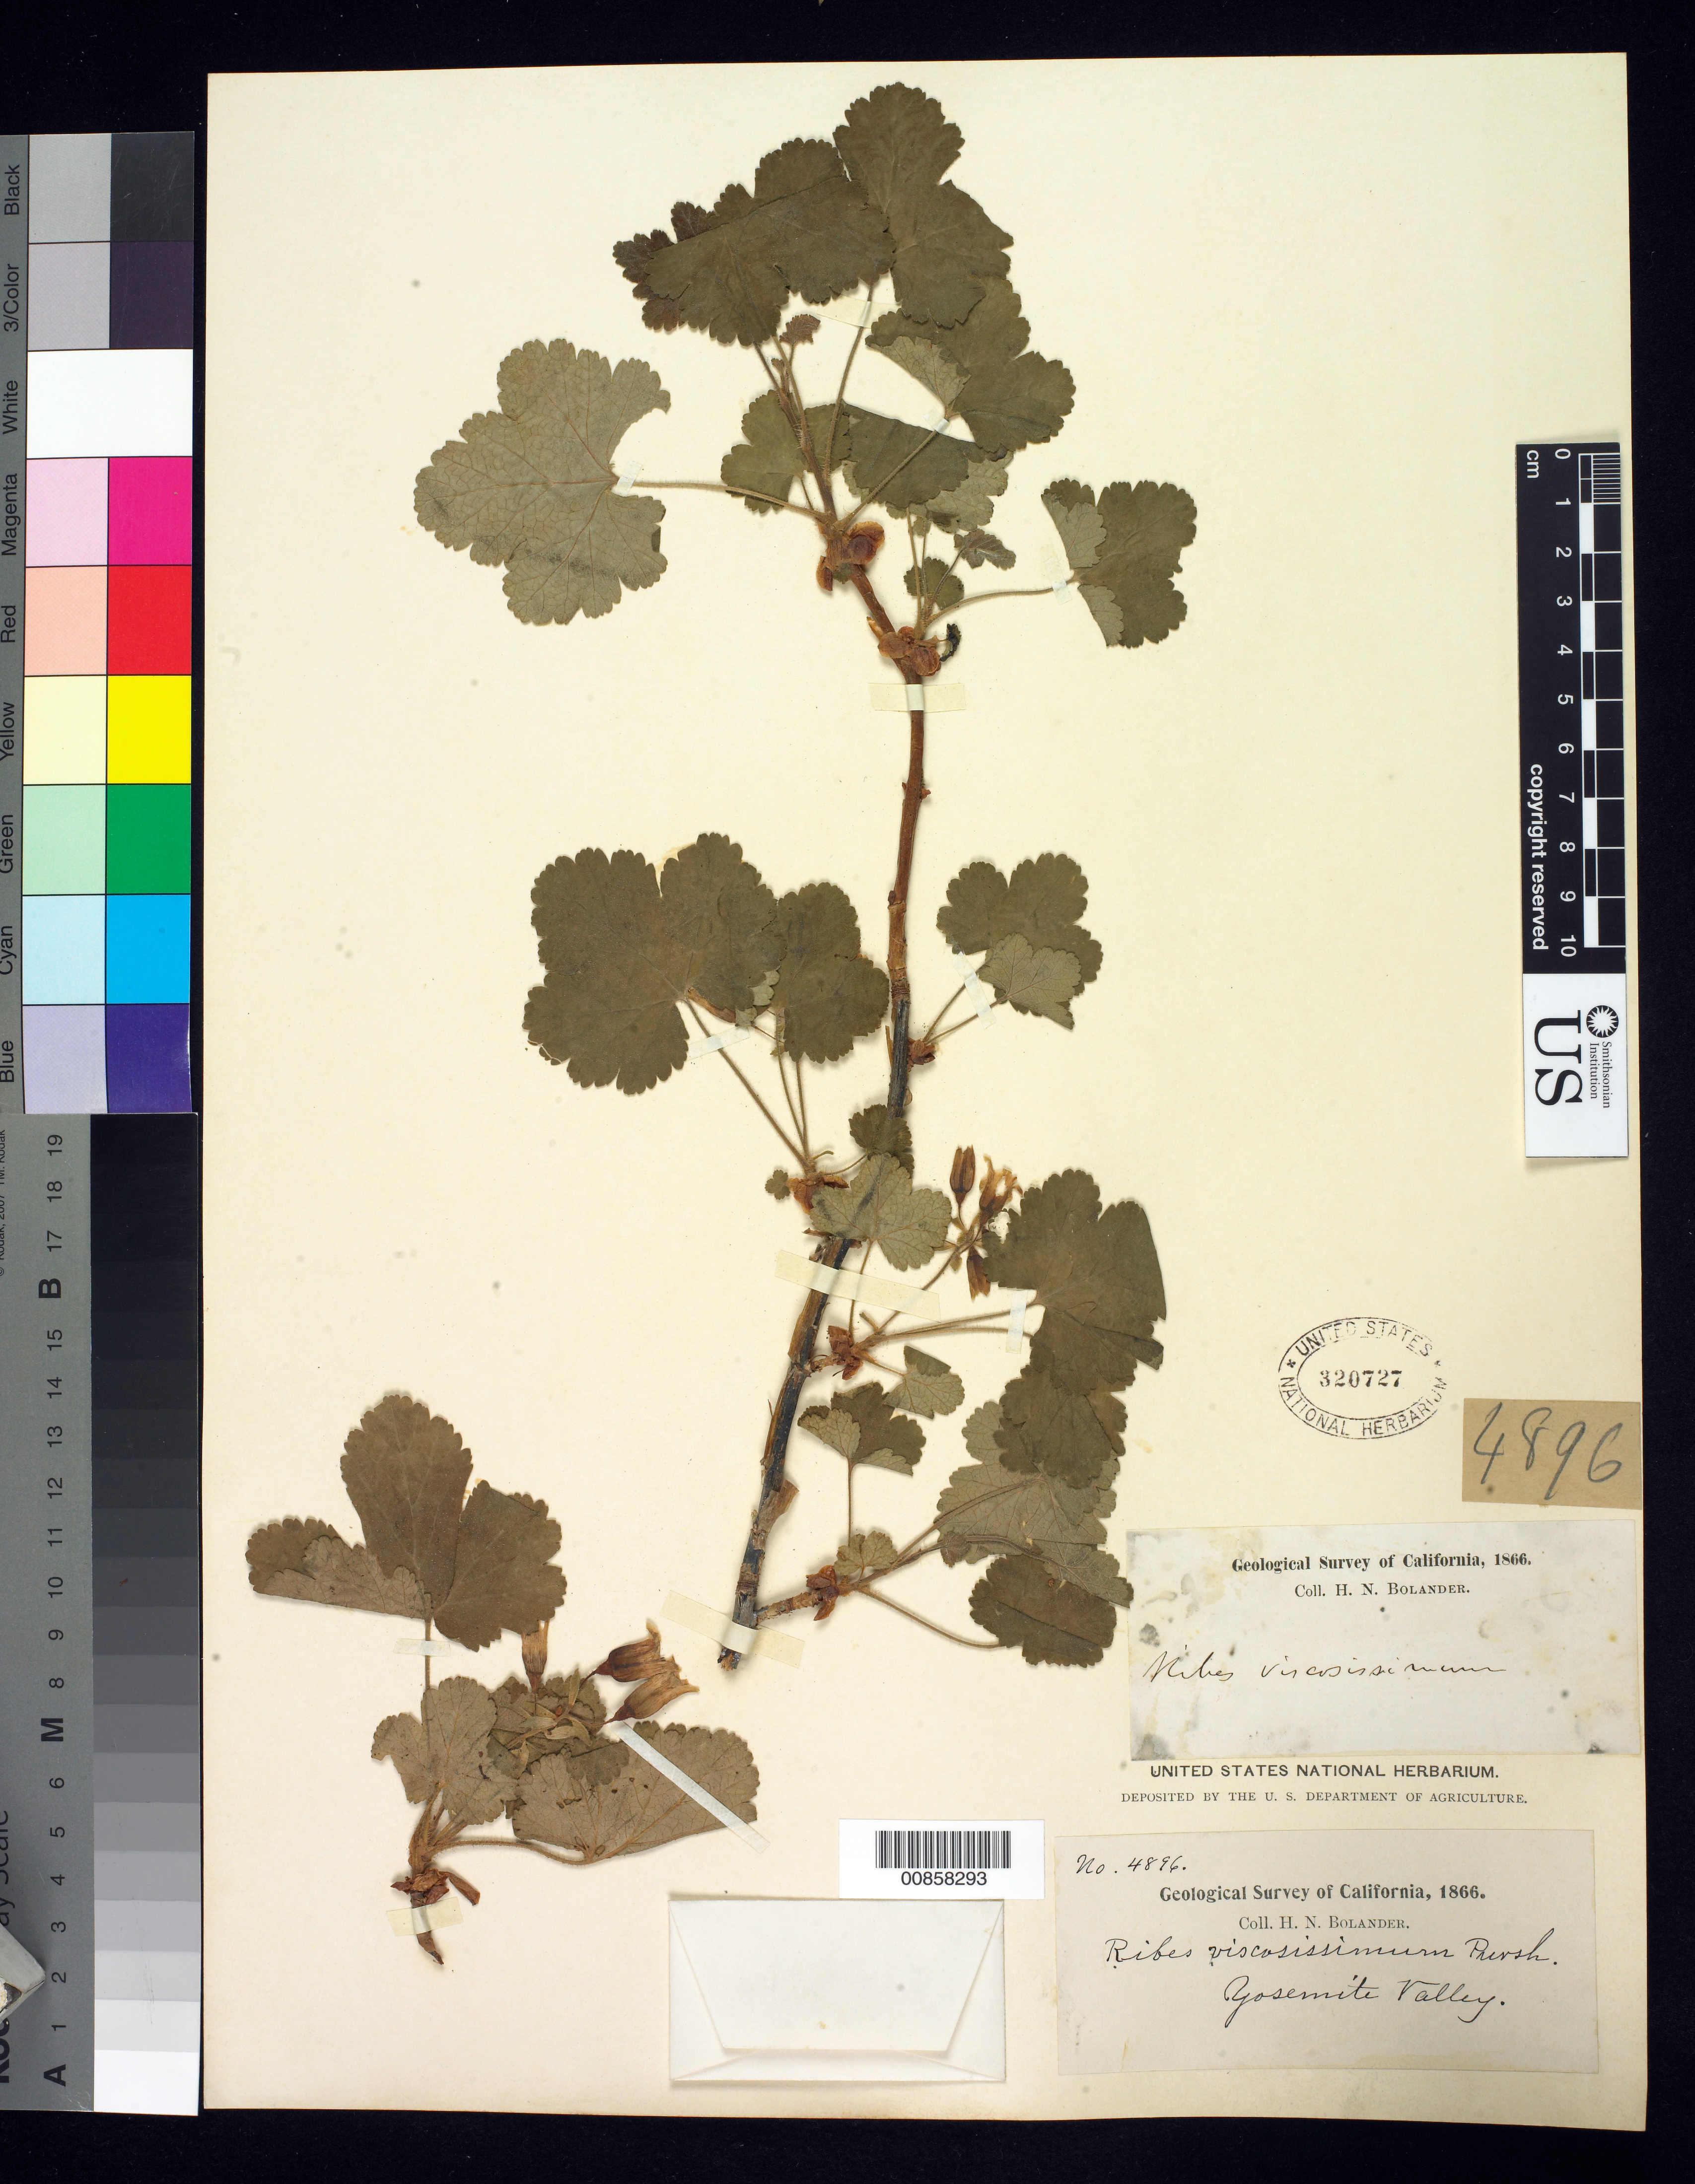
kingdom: Plantae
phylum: Tracheophyta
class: Magnoliopsida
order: Saxifragales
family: Grossulariaceae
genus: Ribes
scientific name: Ribes viscosissimum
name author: Pursh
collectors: H. Bolander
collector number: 4896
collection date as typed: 1866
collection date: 1866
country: United States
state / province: California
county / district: Mariposa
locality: Yosemite Valley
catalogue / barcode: US 320727